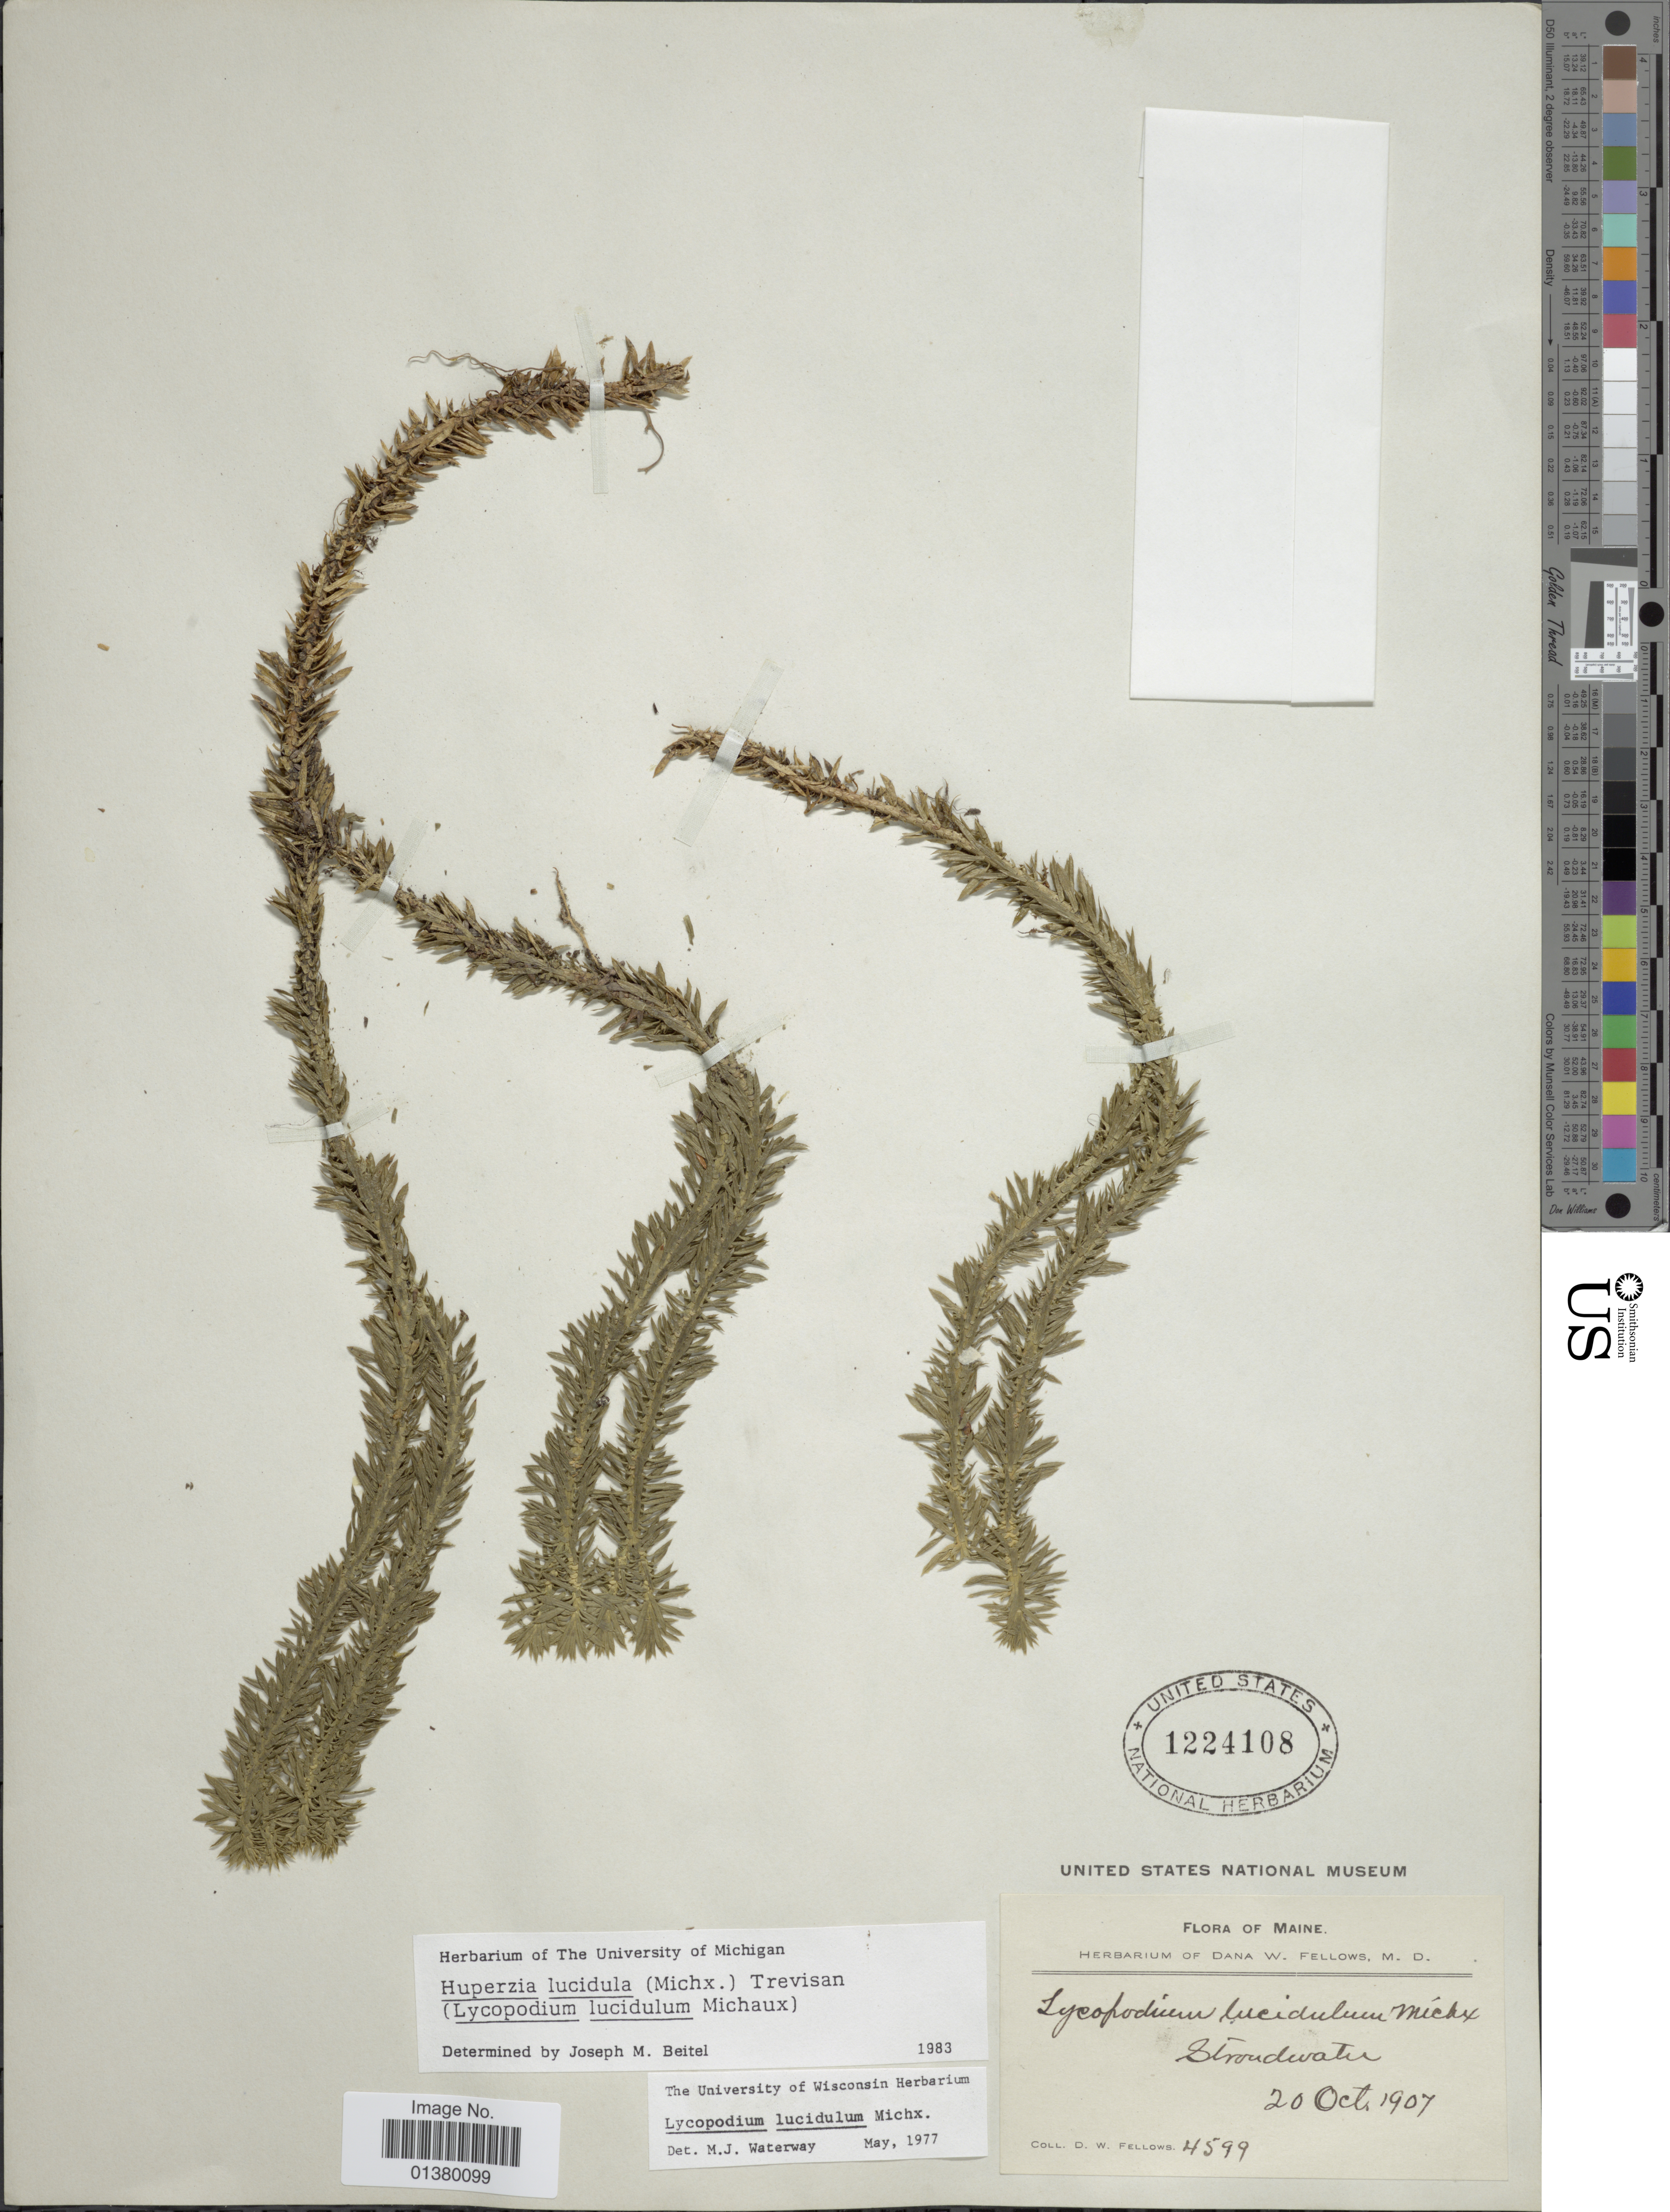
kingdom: Plantae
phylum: Tracheophyta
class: Lycopodiopsida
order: Lycopodiales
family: Lycopodiaceae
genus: Huperzia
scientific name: Huperzia lucidula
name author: (Michx.) Trevis.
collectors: D. W. Fellows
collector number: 4599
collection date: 1907-10-20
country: United States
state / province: Maine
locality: Stroudwater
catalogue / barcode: US 1224108